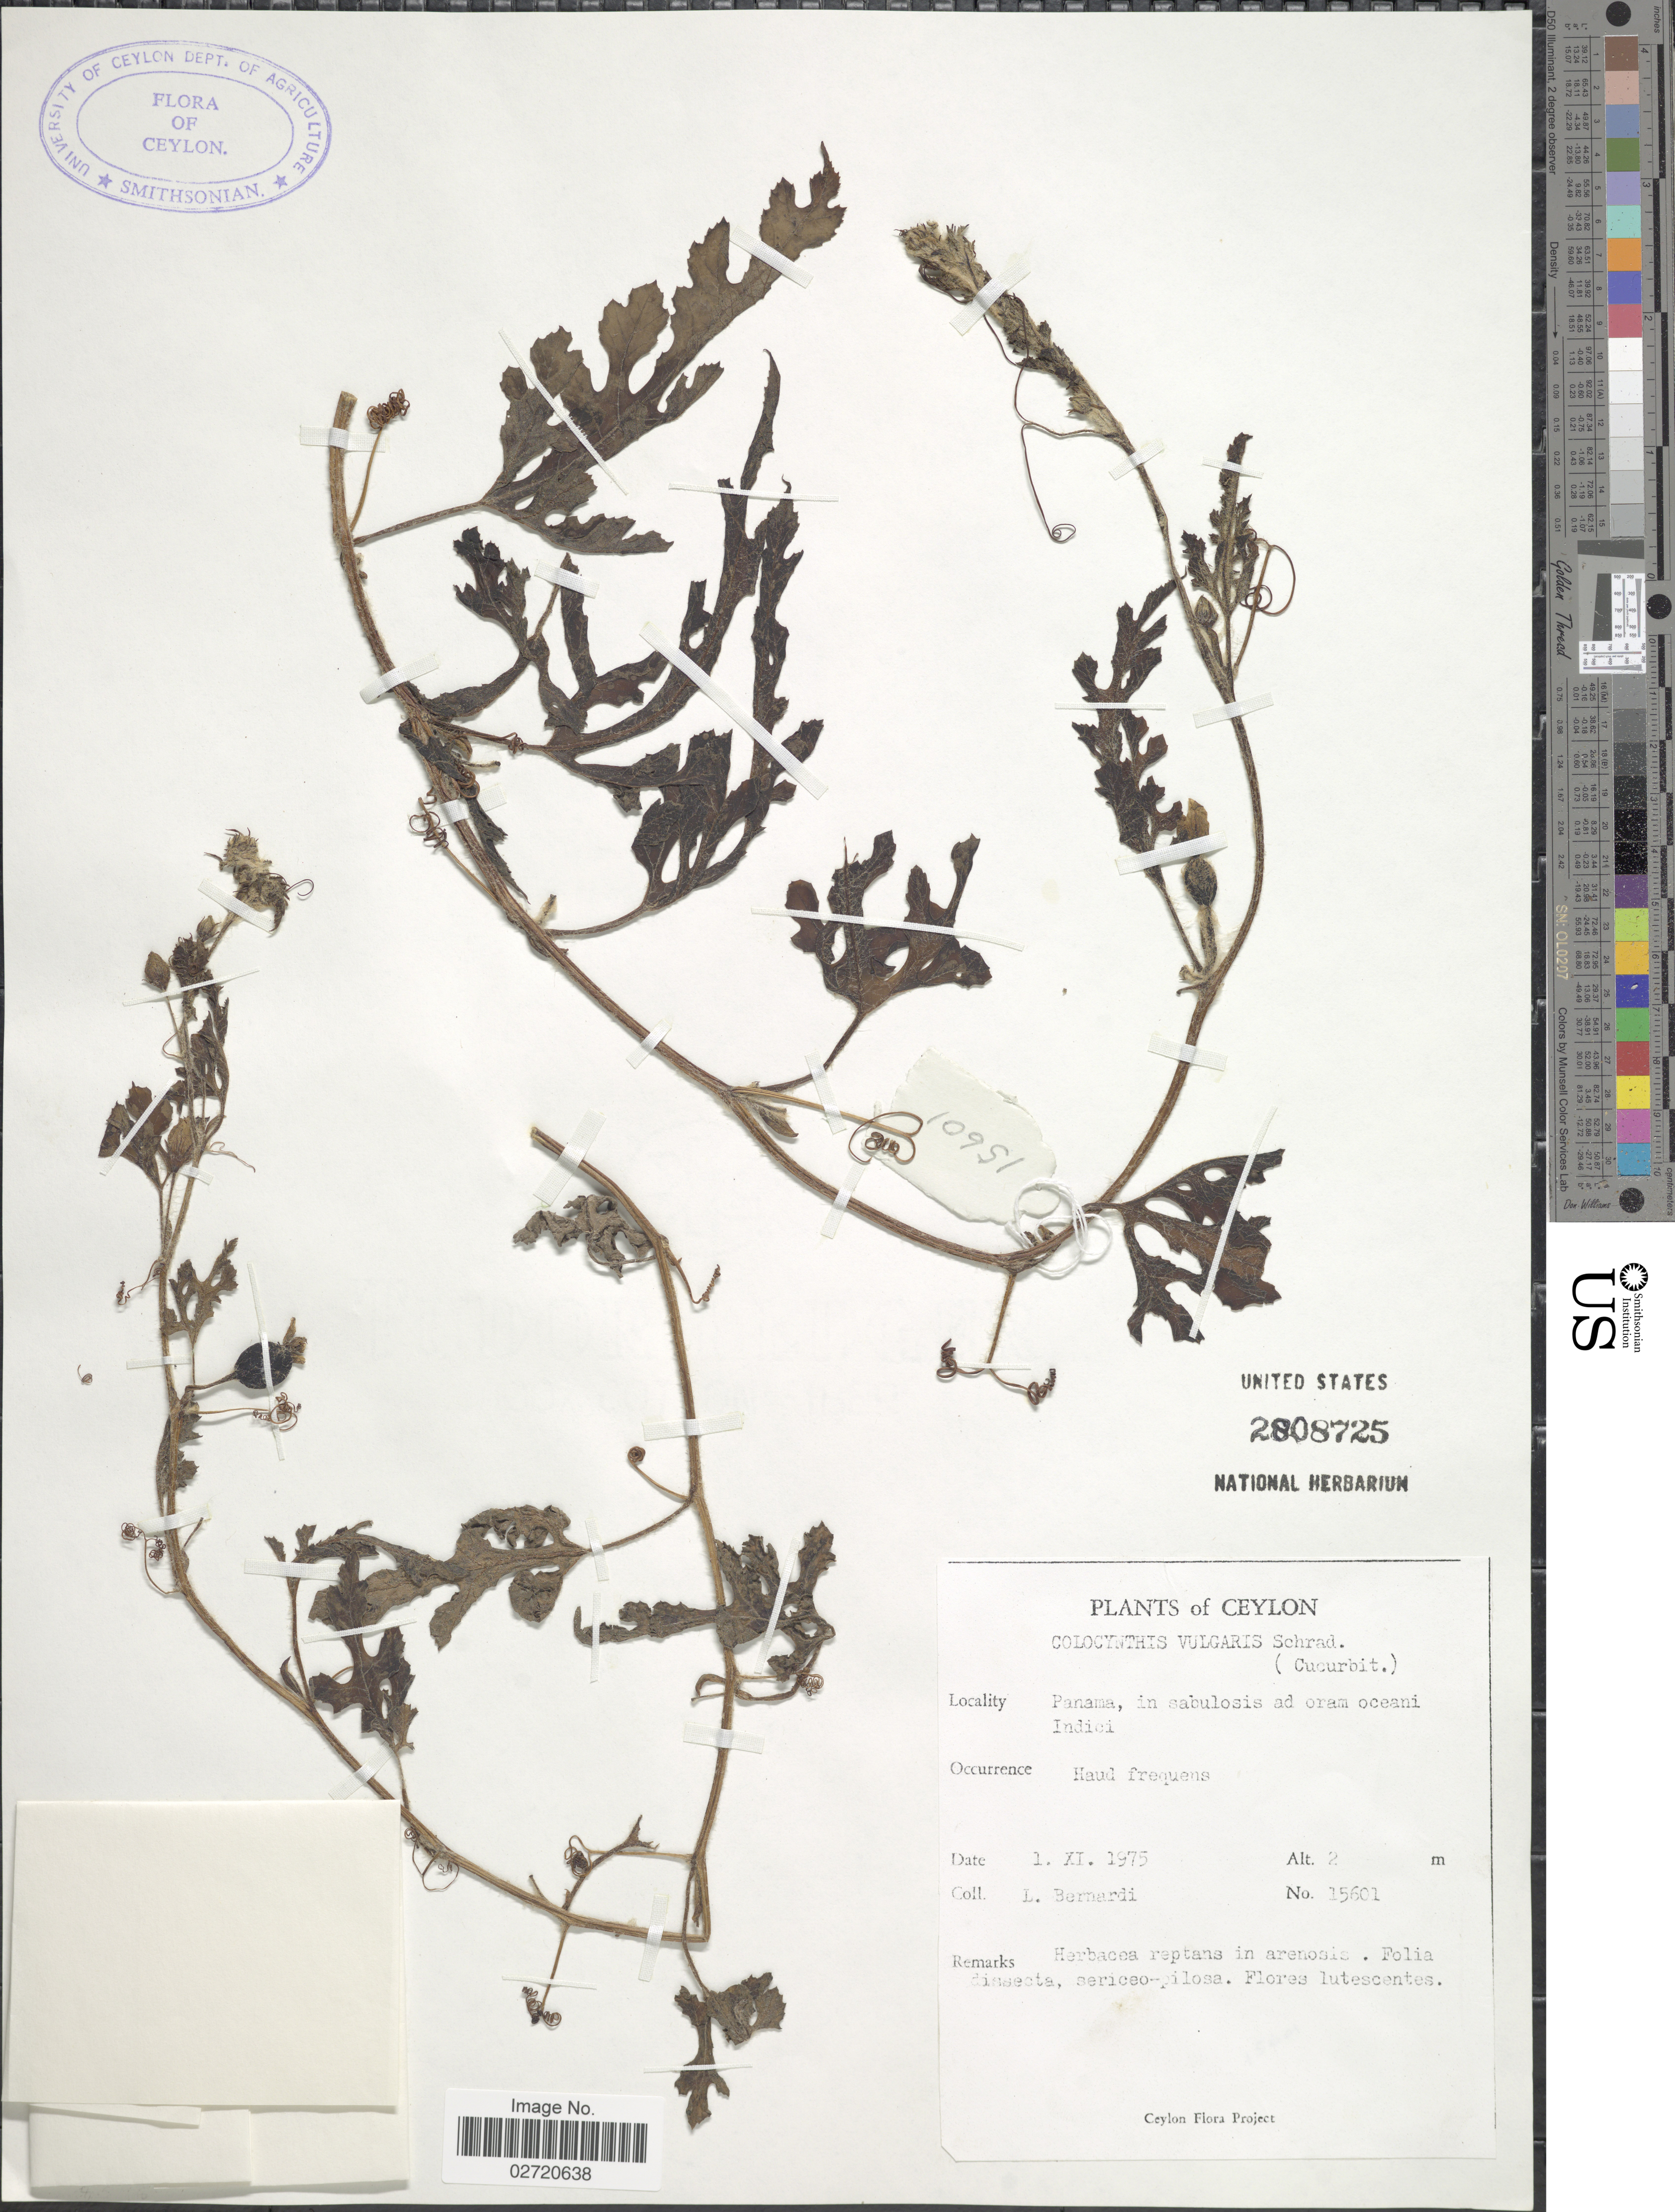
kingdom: Plantae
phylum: Tracheophyta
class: Magnoliopsida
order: Cucurbitales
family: Cucurbitaceae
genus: Citrullus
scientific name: Citrullus lanatus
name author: (Thunb.) Matsum. & Nakai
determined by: Strong, Mark T., (BOT), Smithsonian Institution - National Museum of Natural History (UNITED STATES)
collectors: L. Bernardi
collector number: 15601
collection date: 1975-11-01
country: Sri Lanka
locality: Ceylon. Panama, in sabulosis ad oram oceani Indiei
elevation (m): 2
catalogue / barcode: US 2808725